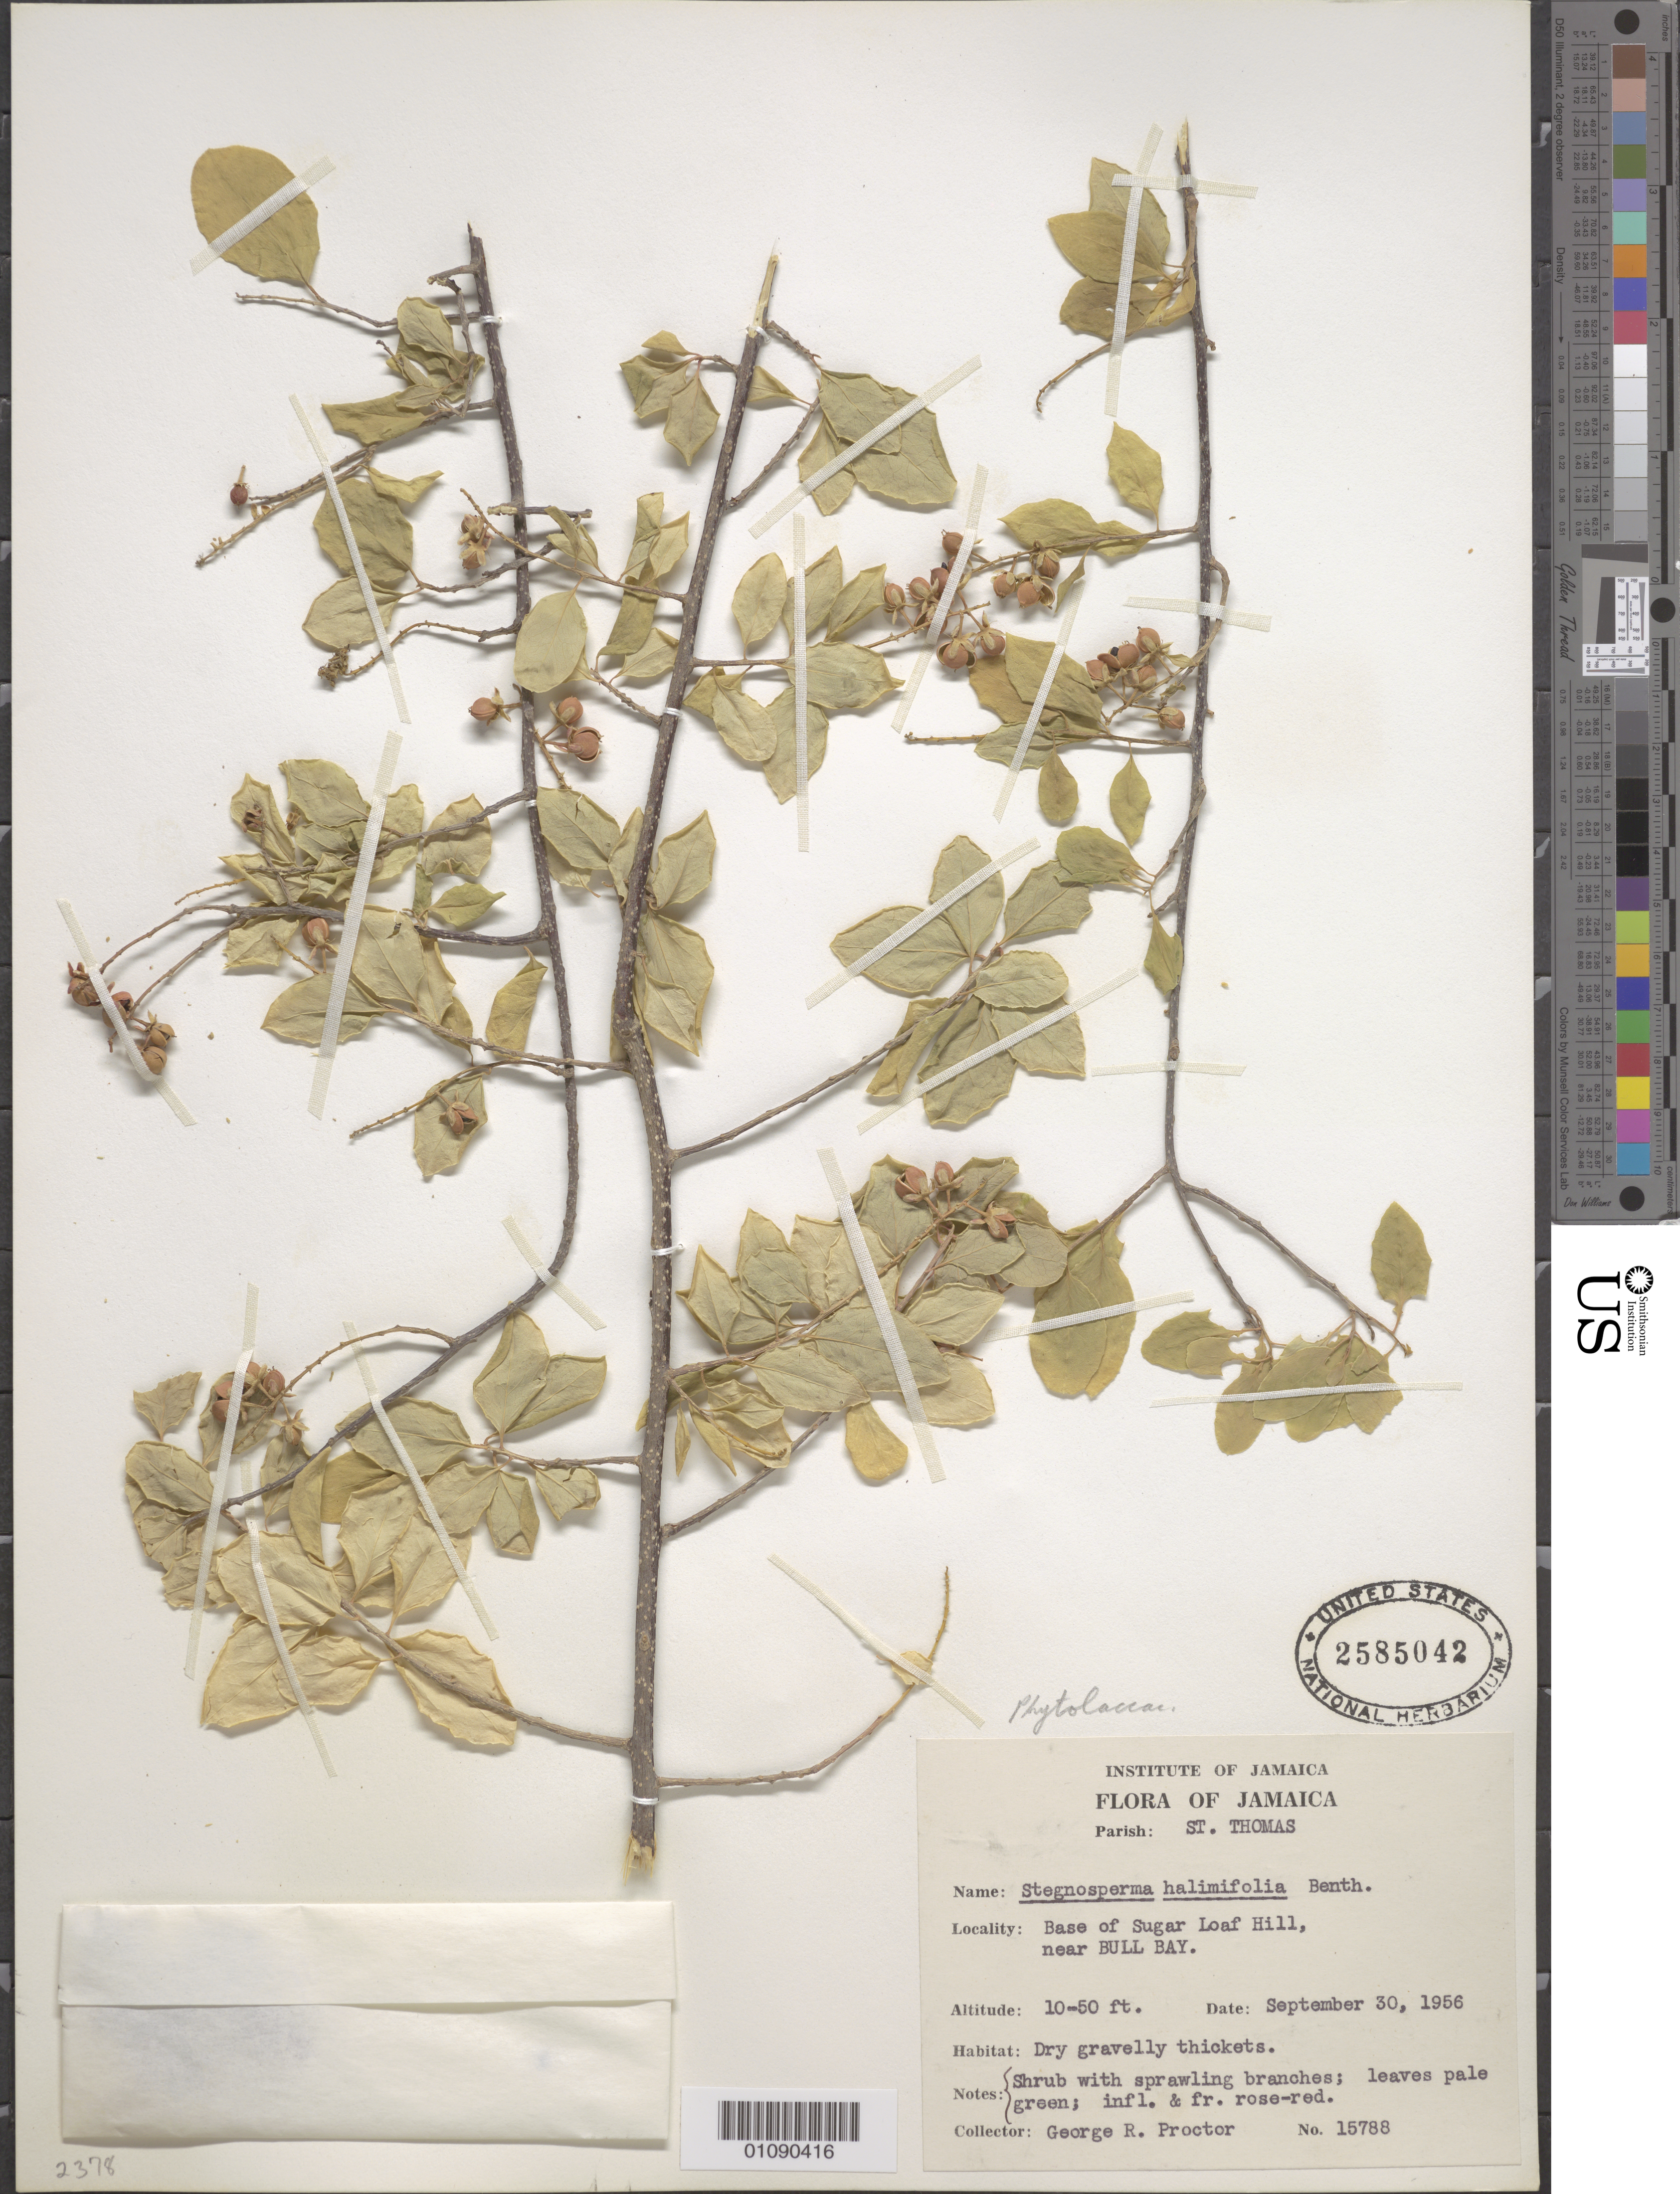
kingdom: Plantae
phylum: Tracheophyta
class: Magnoliopsida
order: Caryophyllales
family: Stegnospermataceae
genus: Stegnosperma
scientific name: Stegnosperma halimifolium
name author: Benth.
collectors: G. R. Proctor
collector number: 15788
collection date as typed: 30 Sep 1956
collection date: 1956-09-30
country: Jamaica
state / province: Saint Thomas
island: Jamaica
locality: St. Thomas, base of Sugar Loaf Hill, near Bull Bay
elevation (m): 3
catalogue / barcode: US 2585042